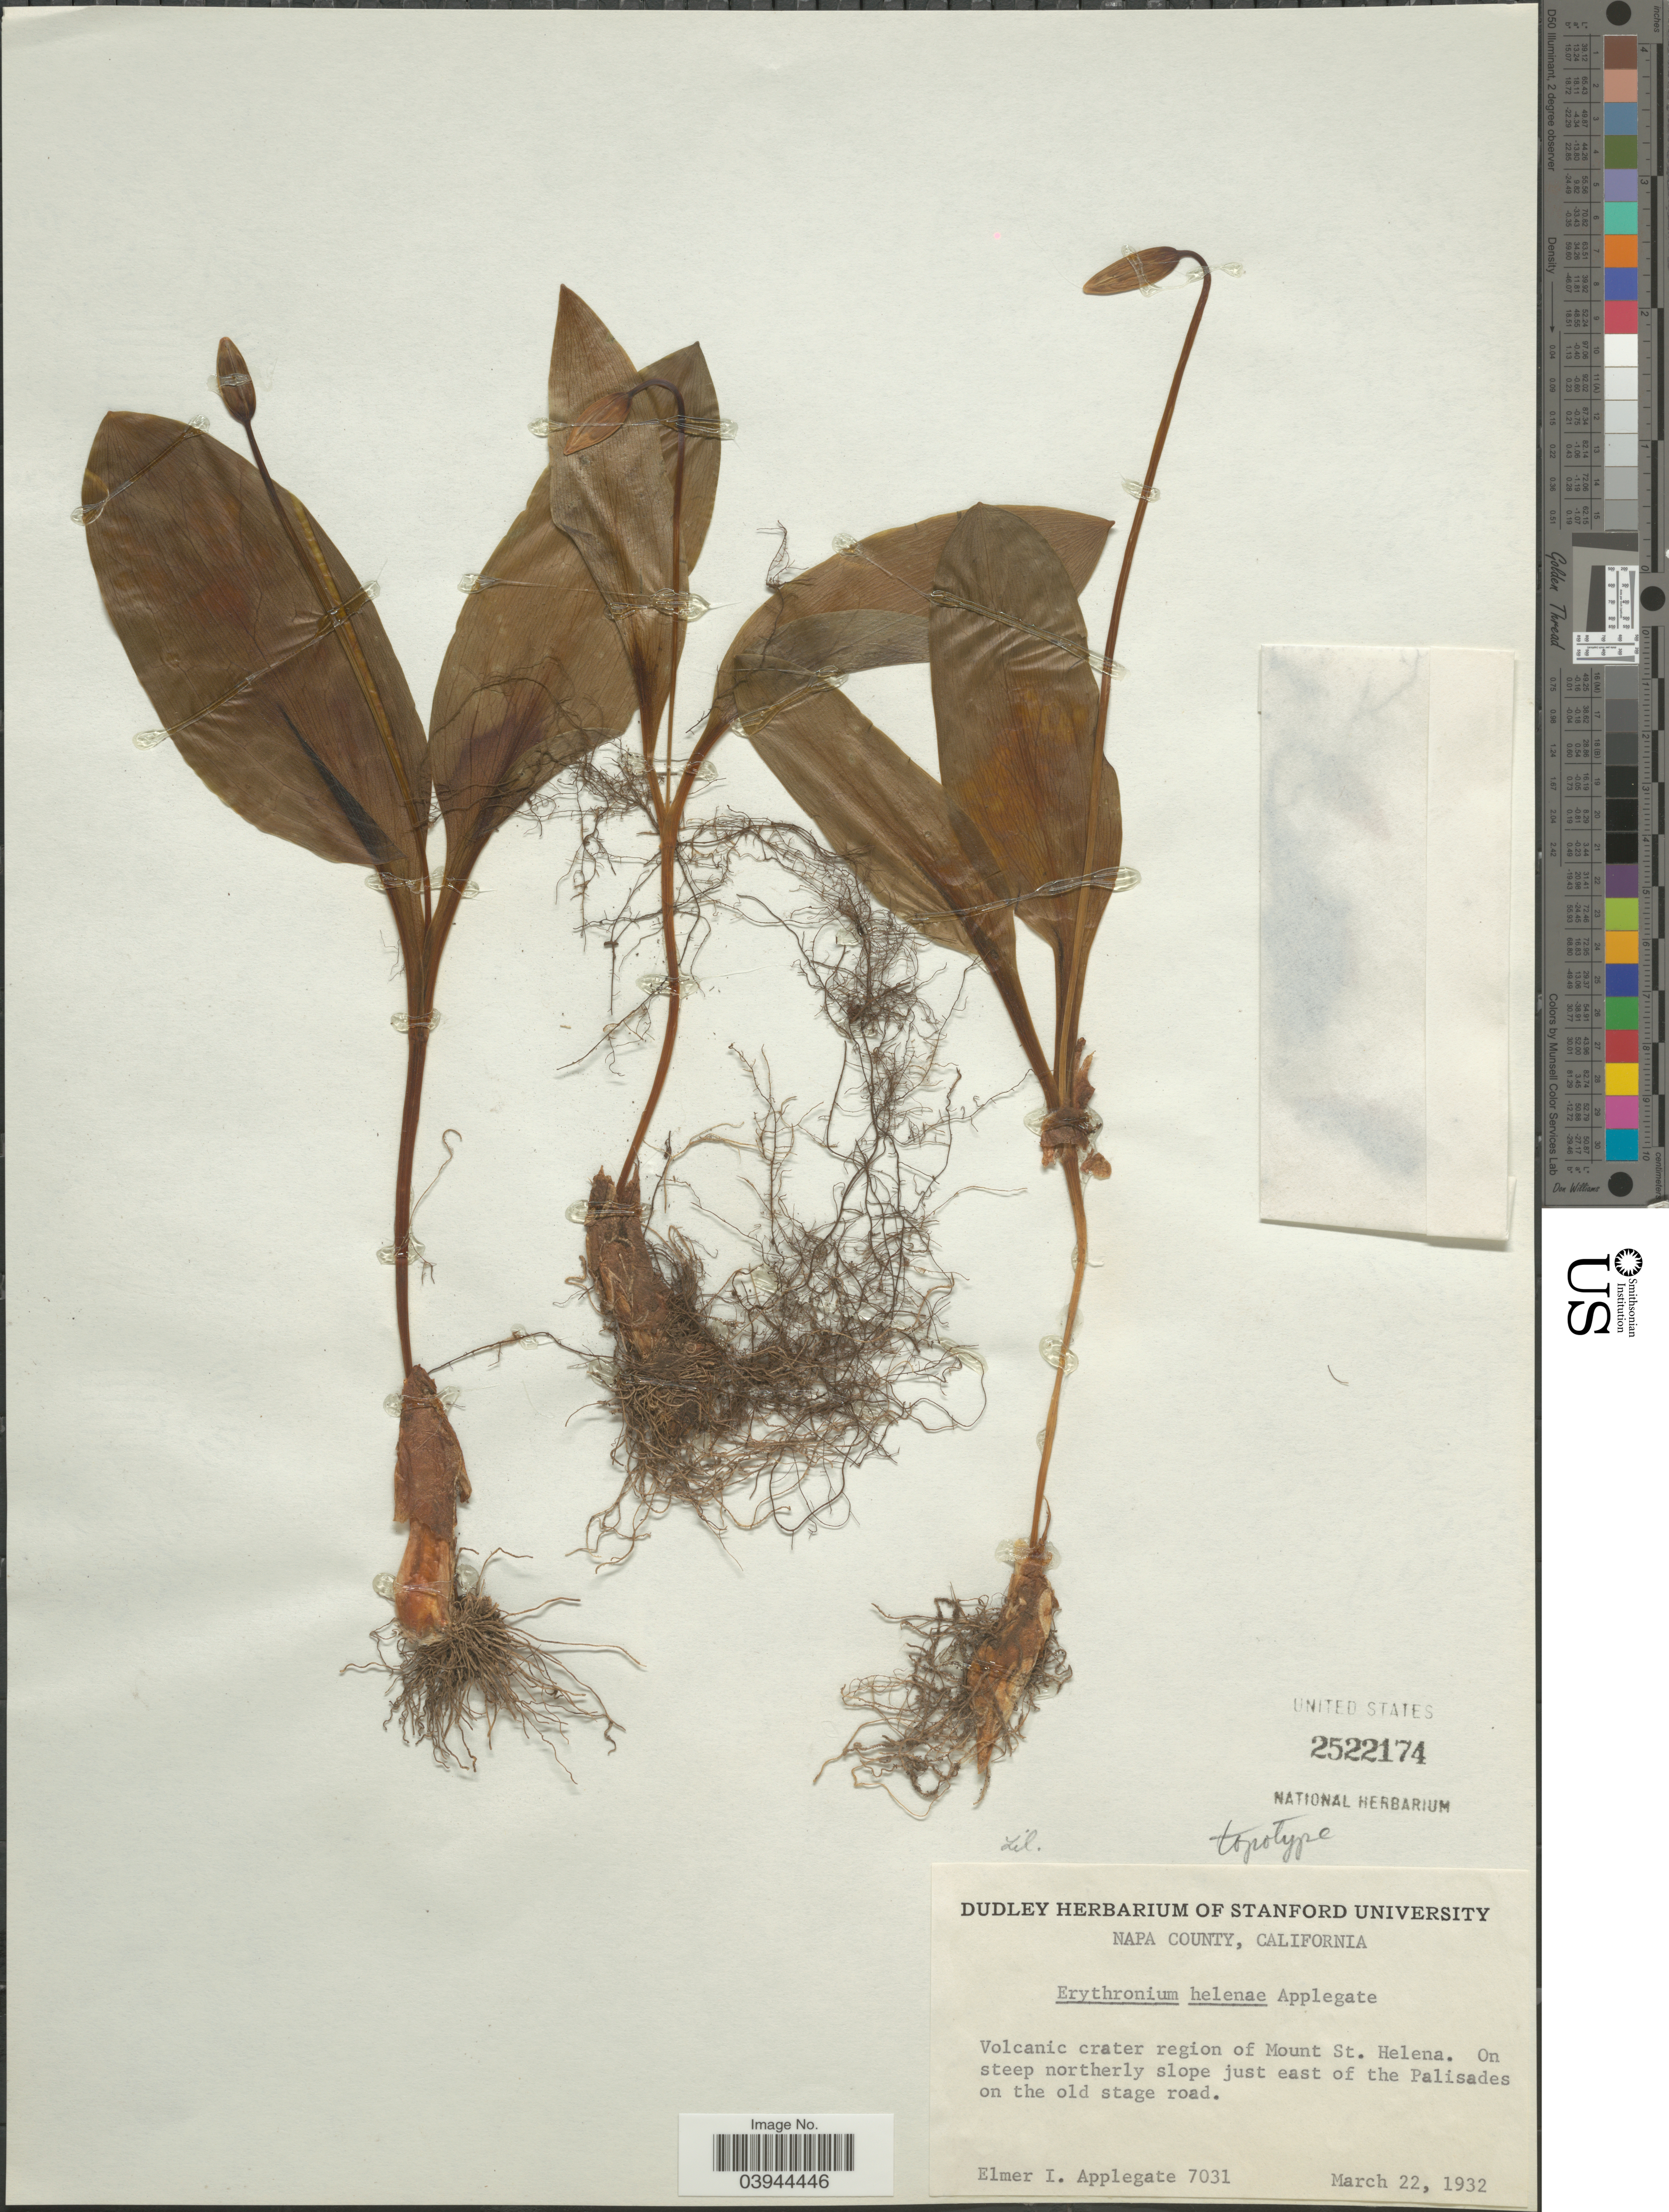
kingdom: Plantae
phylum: Tracheophyta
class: Liliopsida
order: Liliales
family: Liliaceae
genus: Erythronium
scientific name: Erythronium helenae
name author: Applegate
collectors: E. I. Applegate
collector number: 7031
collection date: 1932-03-22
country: United States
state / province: California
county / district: Napa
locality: Napa County. Volcanic crater region of Mount St. Helena. On steep northerly slope just east of the Palisades on the old stage road.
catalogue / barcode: US 2522174